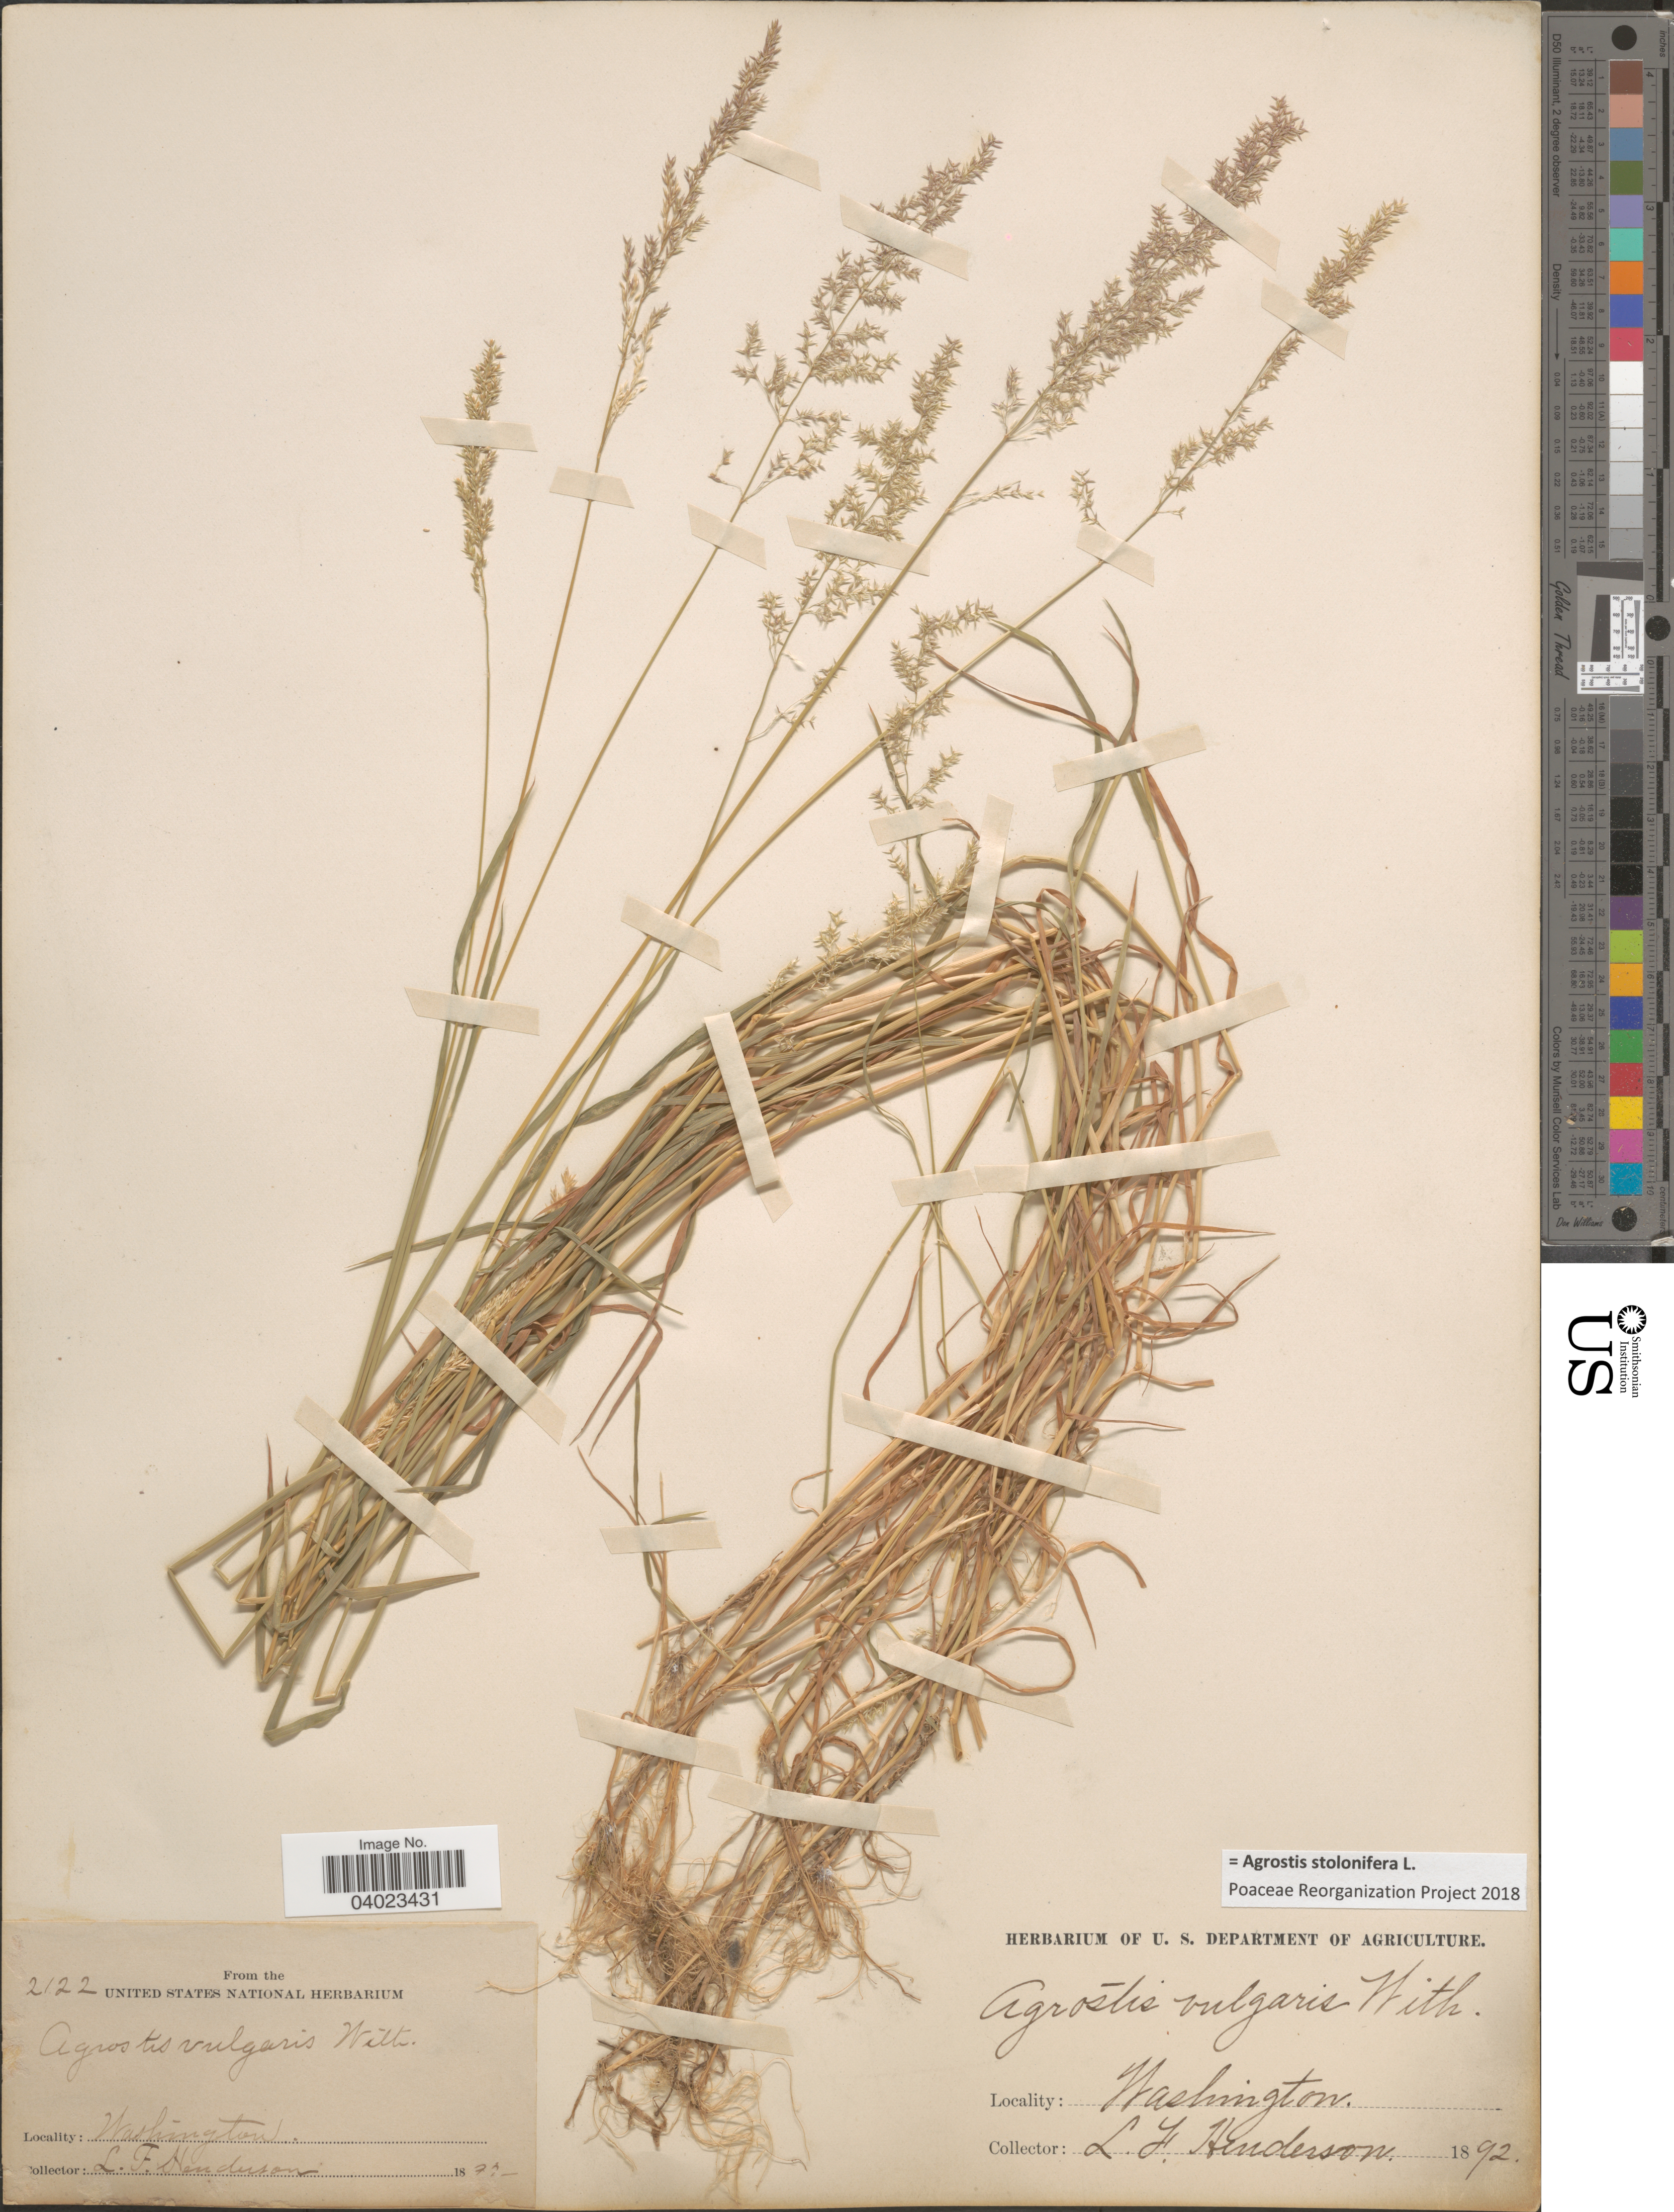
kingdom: Plantae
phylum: Tracheophyta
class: Liliopsida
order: Poales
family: Poaceae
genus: Agrostis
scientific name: Agrostis stolonifera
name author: L.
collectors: L. Henderson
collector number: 2122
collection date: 1892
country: United States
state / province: Washington